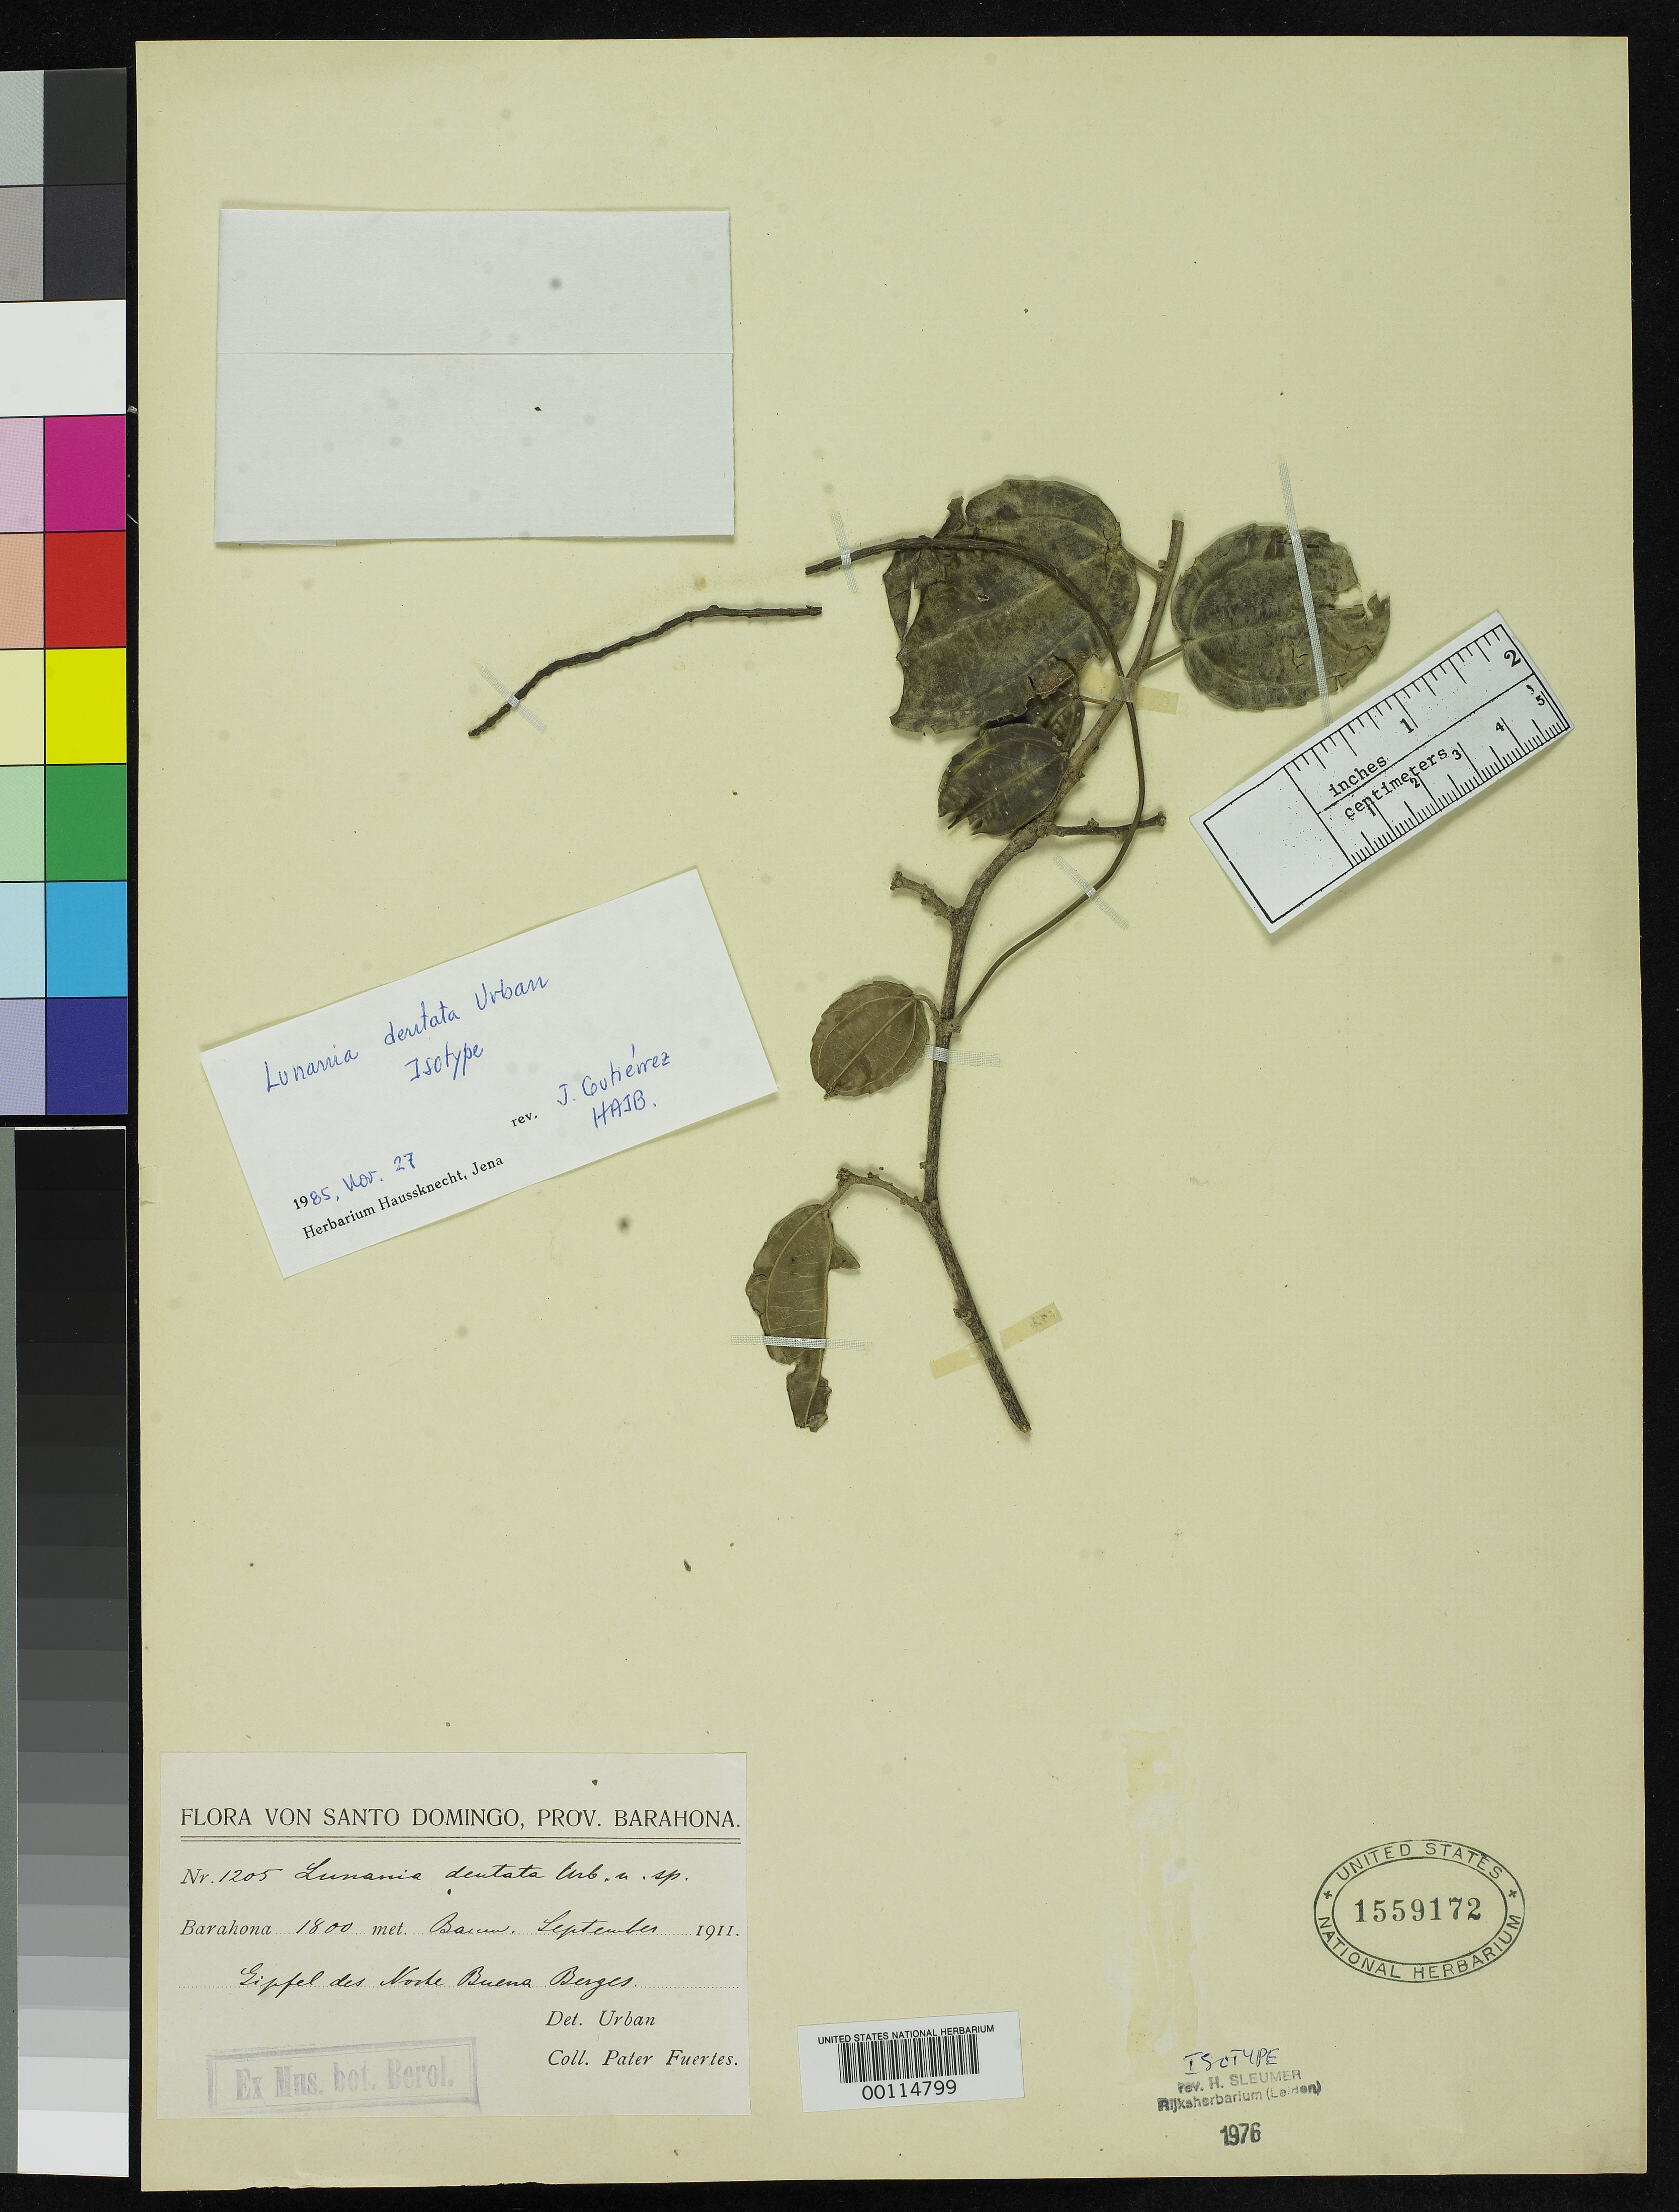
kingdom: Plantae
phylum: Tracheophyta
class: Magnoliopsida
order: Malpighiales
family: Salicaceae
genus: Lunania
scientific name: Lunania dentata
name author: Urb.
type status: Isotype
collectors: M. D. Fuertes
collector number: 1205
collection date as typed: Sep 1911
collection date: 1911-09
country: Dominican Republic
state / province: Barahona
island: Hispaniola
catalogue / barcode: US 1559172